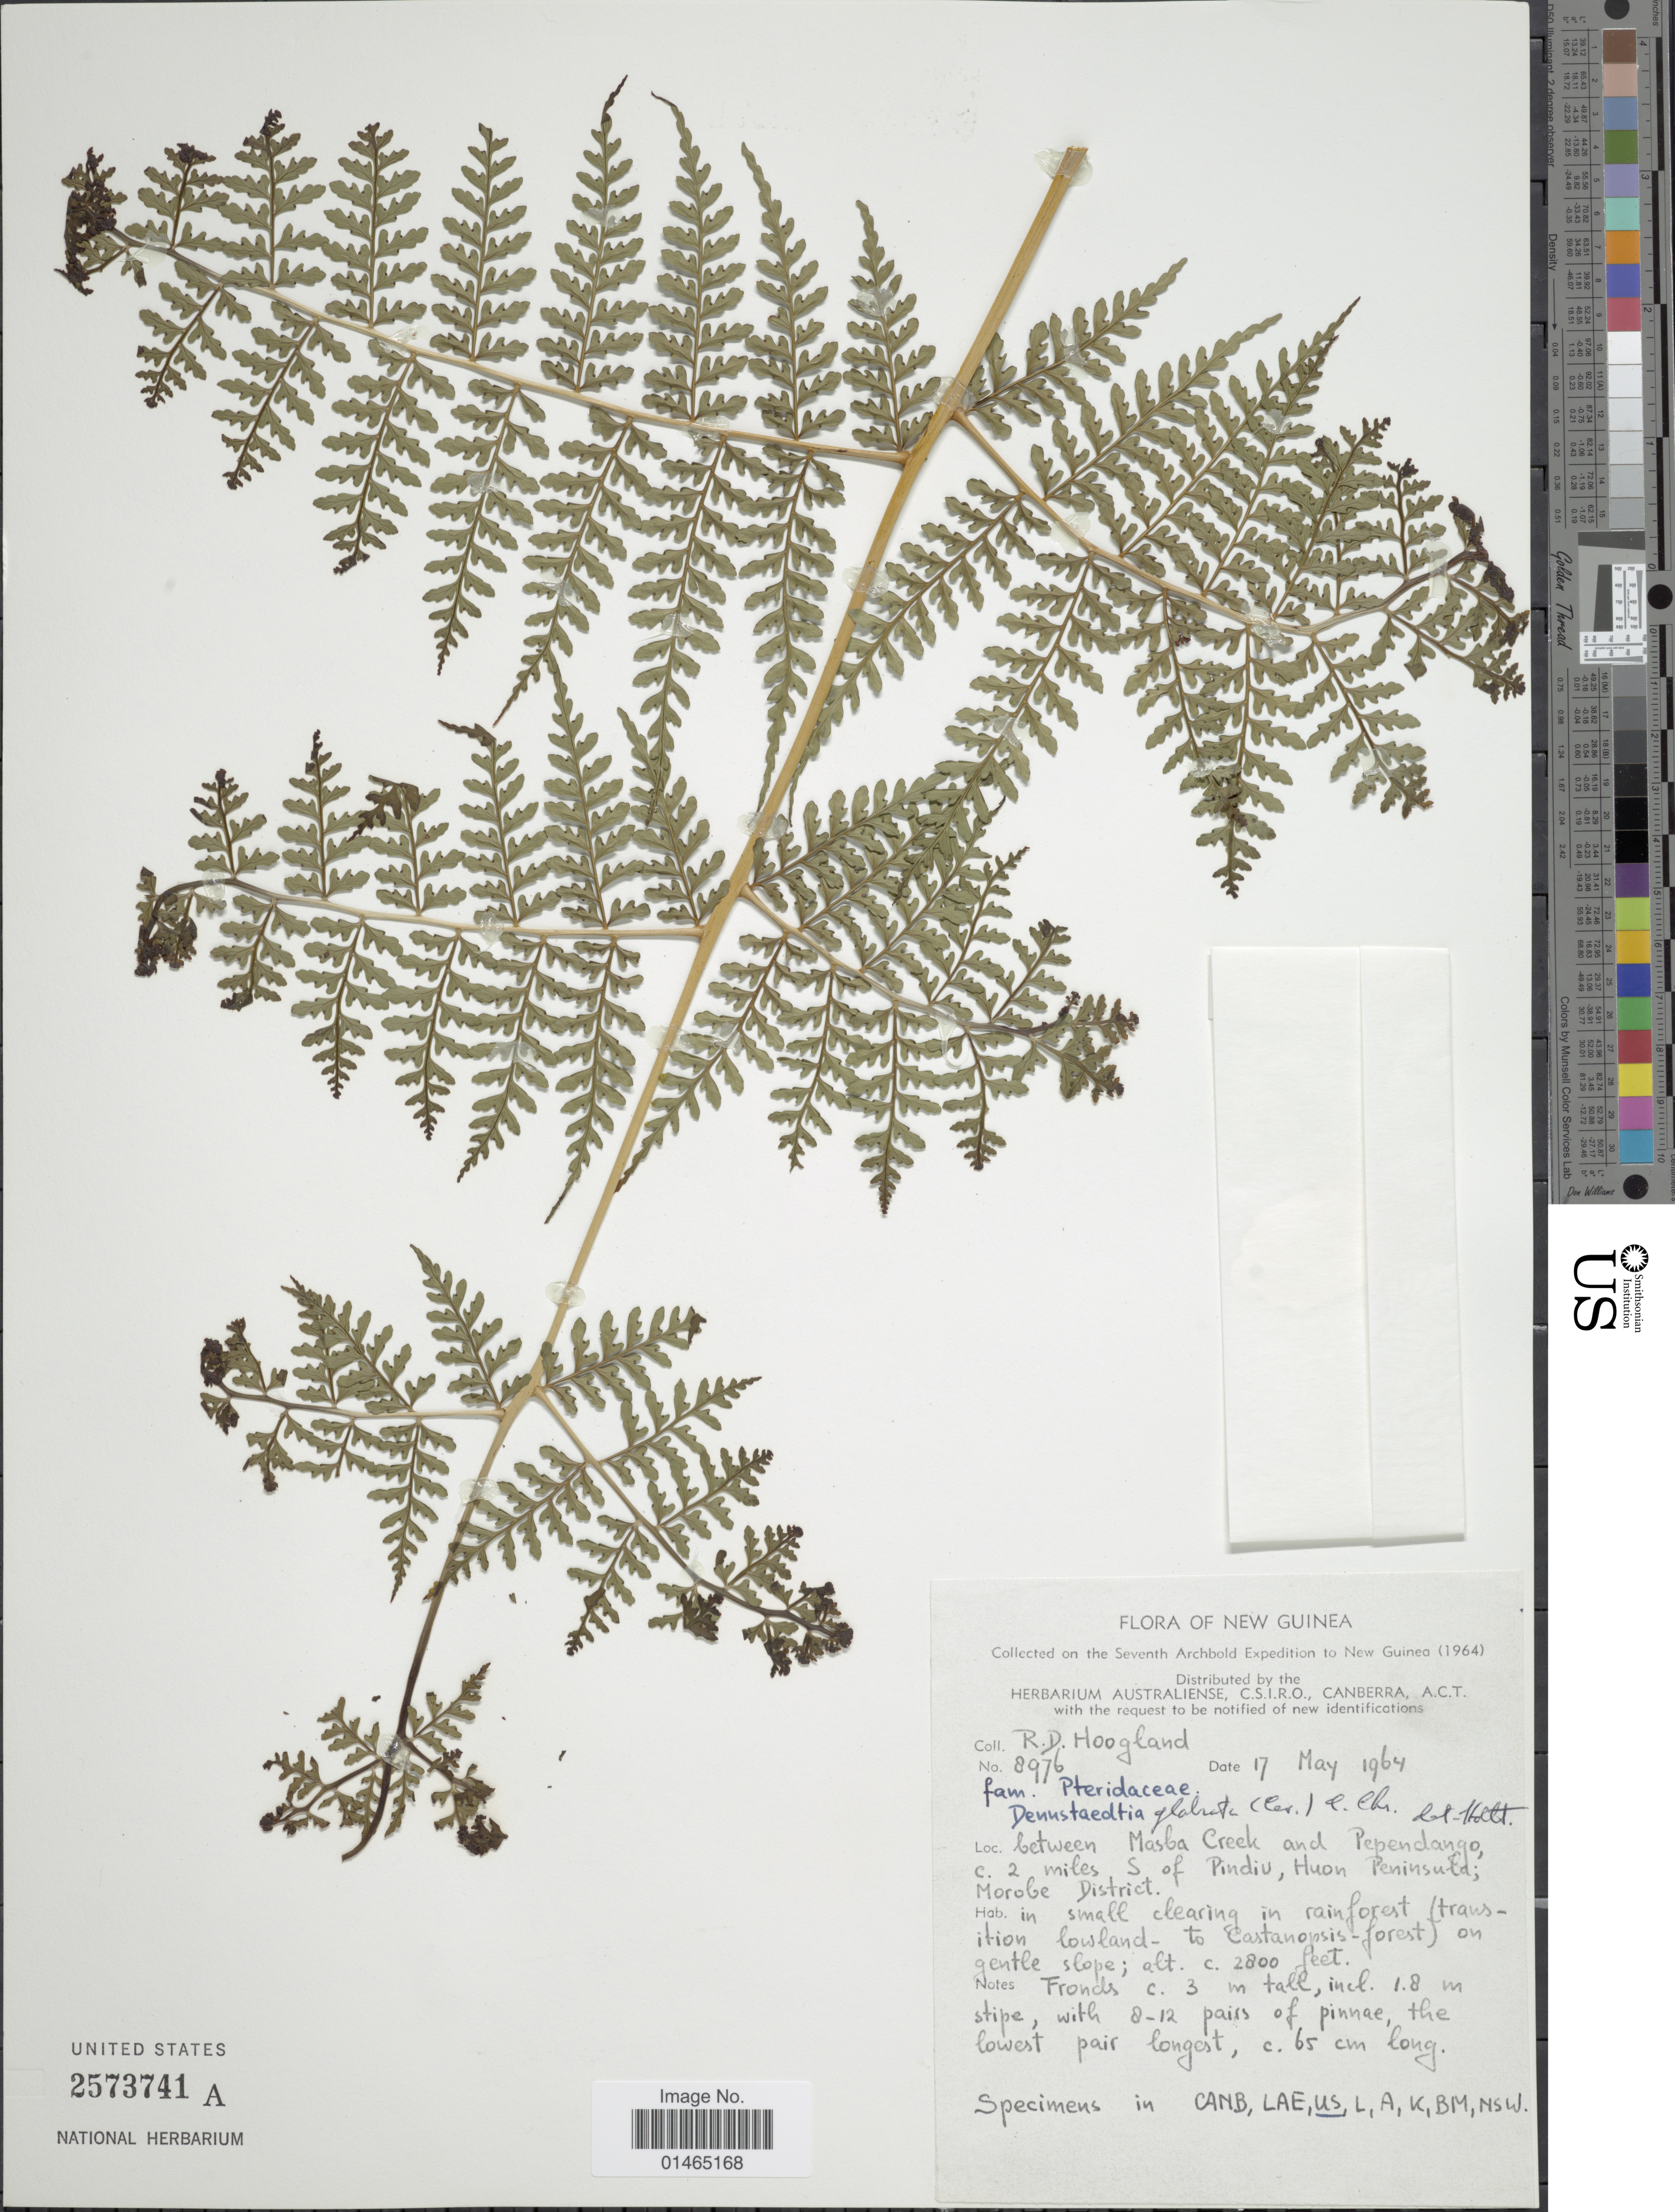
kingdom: Plantae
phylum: Tracheophyta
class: Polypodiopsida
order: Polypodiales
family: Dennstaedtiaceae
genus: Dennstaedtia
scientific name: Dennstaedtia glabrata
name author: (Ces.) C. Chr.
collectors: R. D. Hoogland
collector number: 8976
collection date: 1964-05-17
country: Papua New Guinea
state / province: Morobe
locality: New Guinea. Between Masba Creek and Pependango, c. 2 miles S of Pindiu, Huon Peninsula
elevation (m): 853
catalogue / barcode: US 2573741A